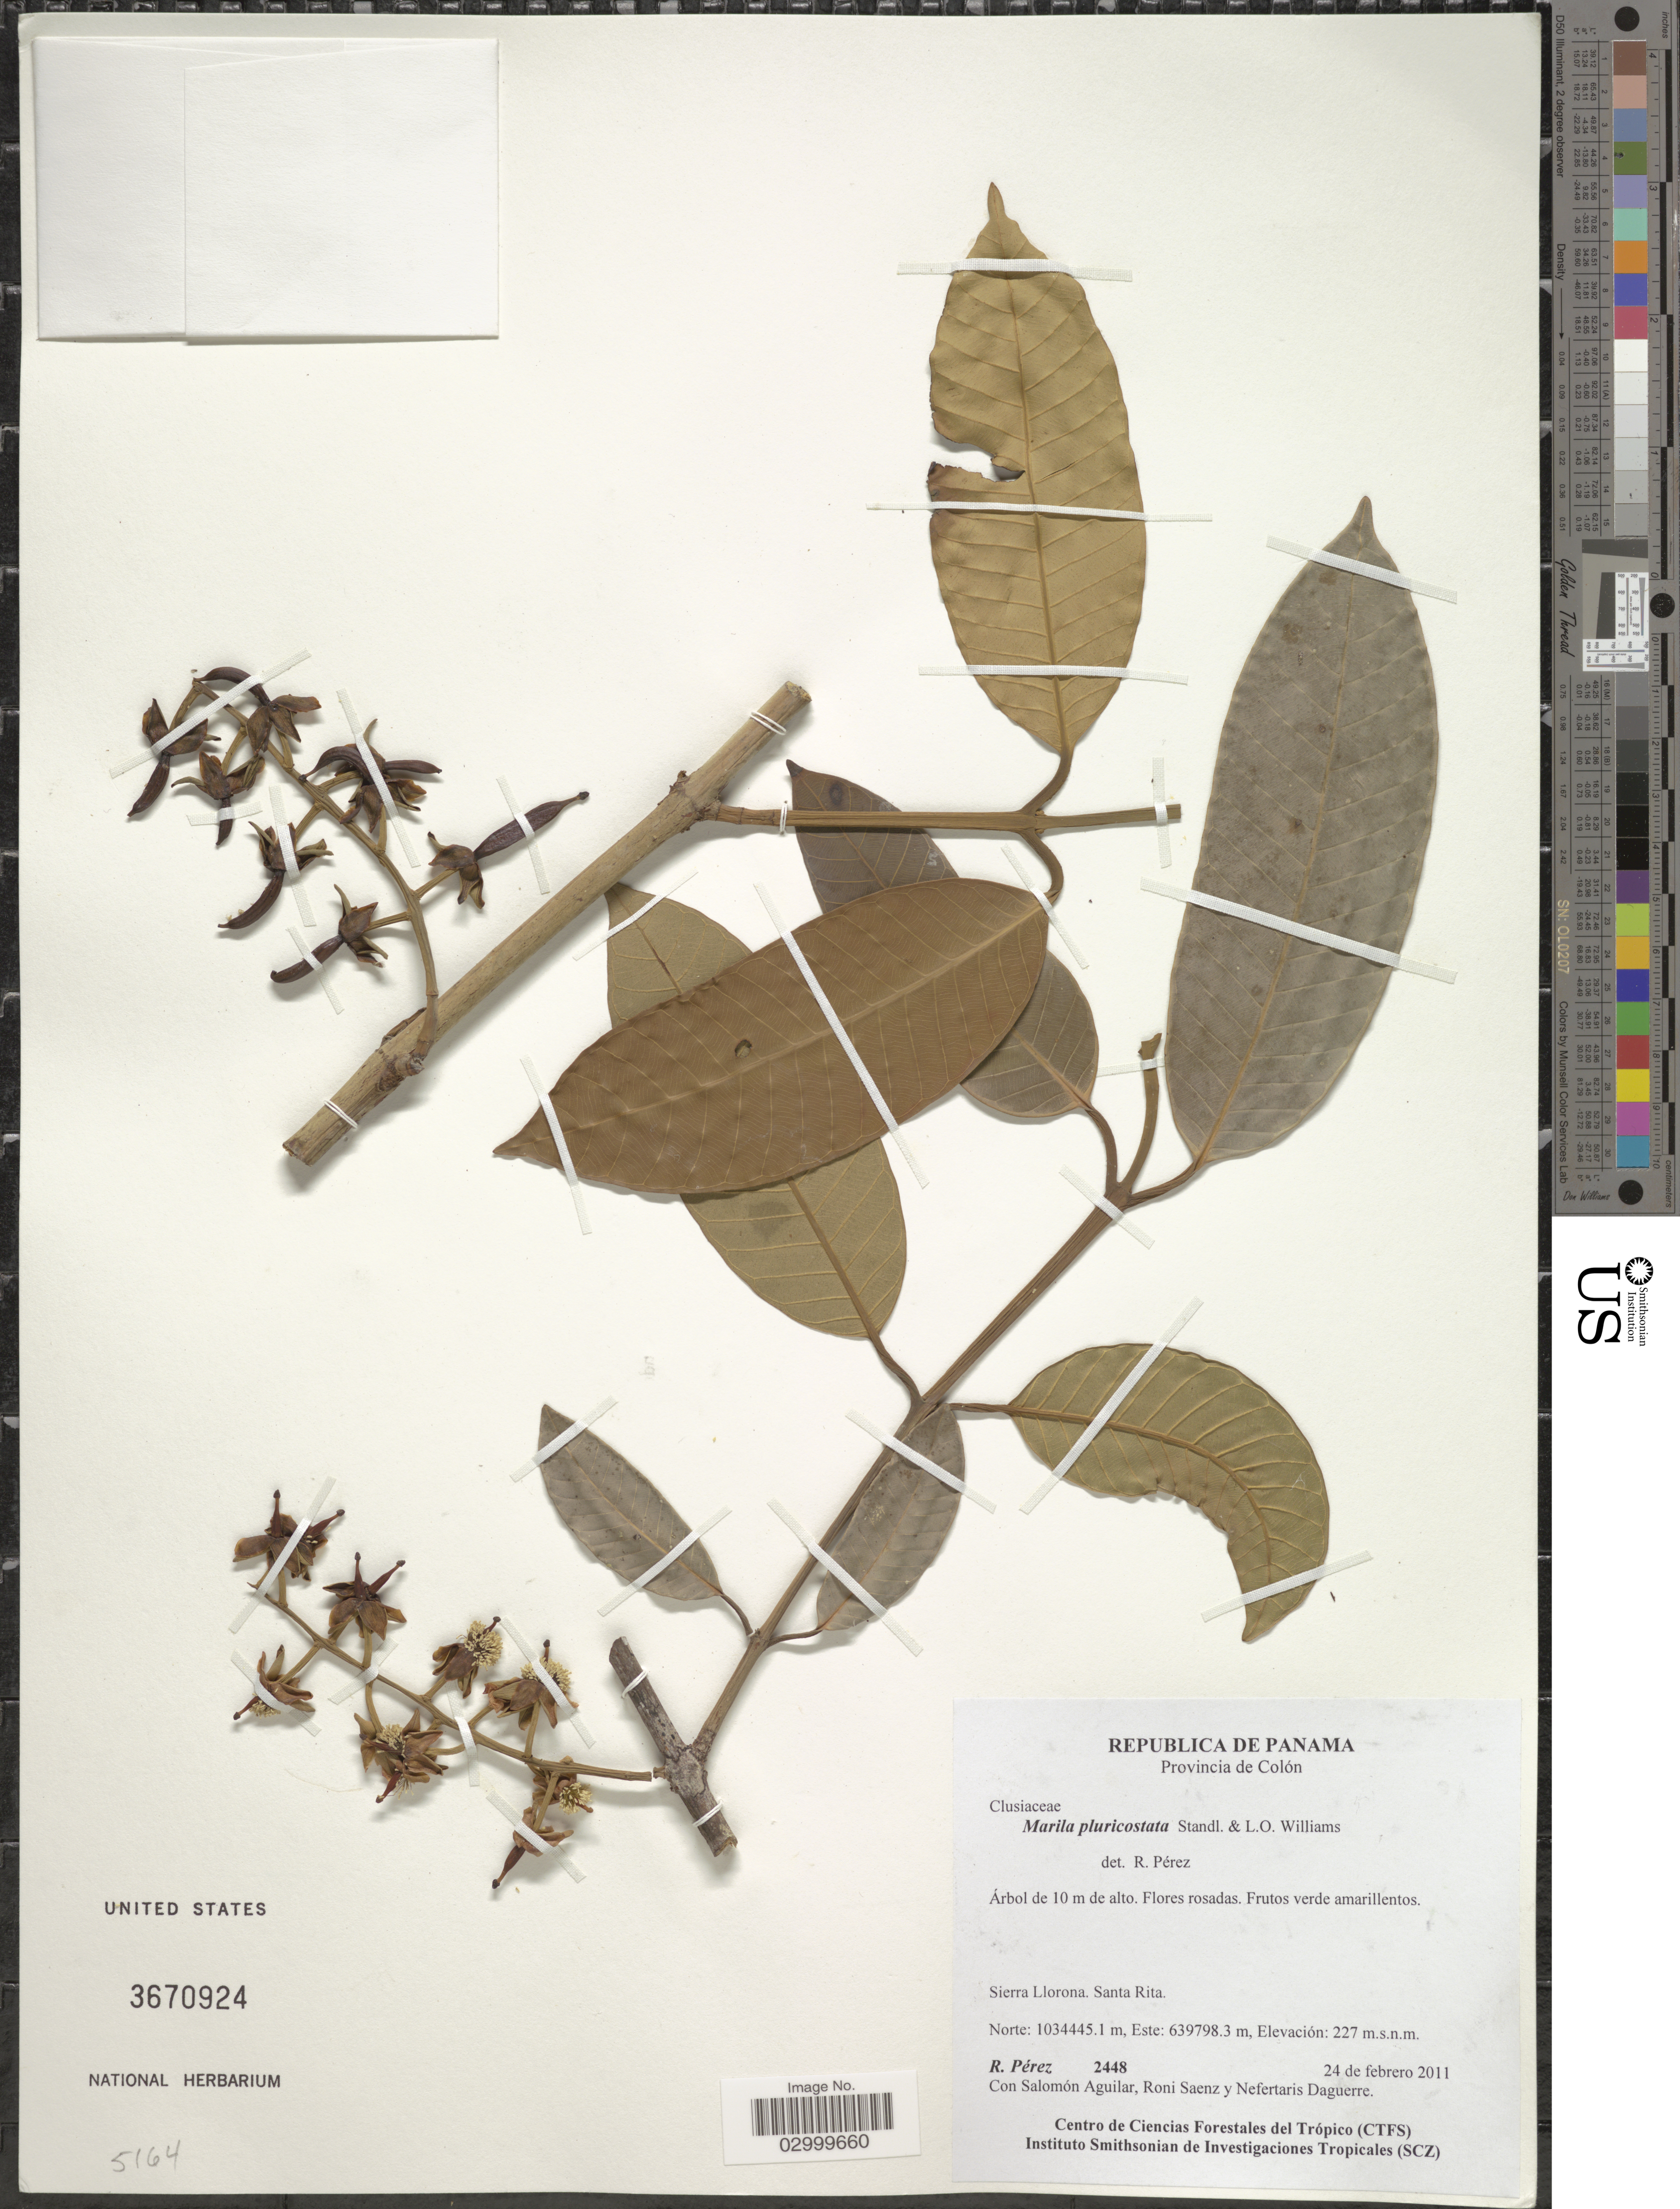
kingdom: Plantae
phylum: Tracheophyta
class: Magnoliopsida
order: Malpighiales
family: Calophyllaceae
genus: Marila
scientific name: Marila pluricostata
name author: Standl. & L.O. Williams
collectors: R. Perez, S. Aguilar, R. Saenz & N. Daguerre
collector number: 2448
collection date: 2011-02-24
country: Panama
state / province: Colón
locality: Sierra Llorona. Santa Rita.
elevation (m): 227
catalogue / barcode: US 3670924